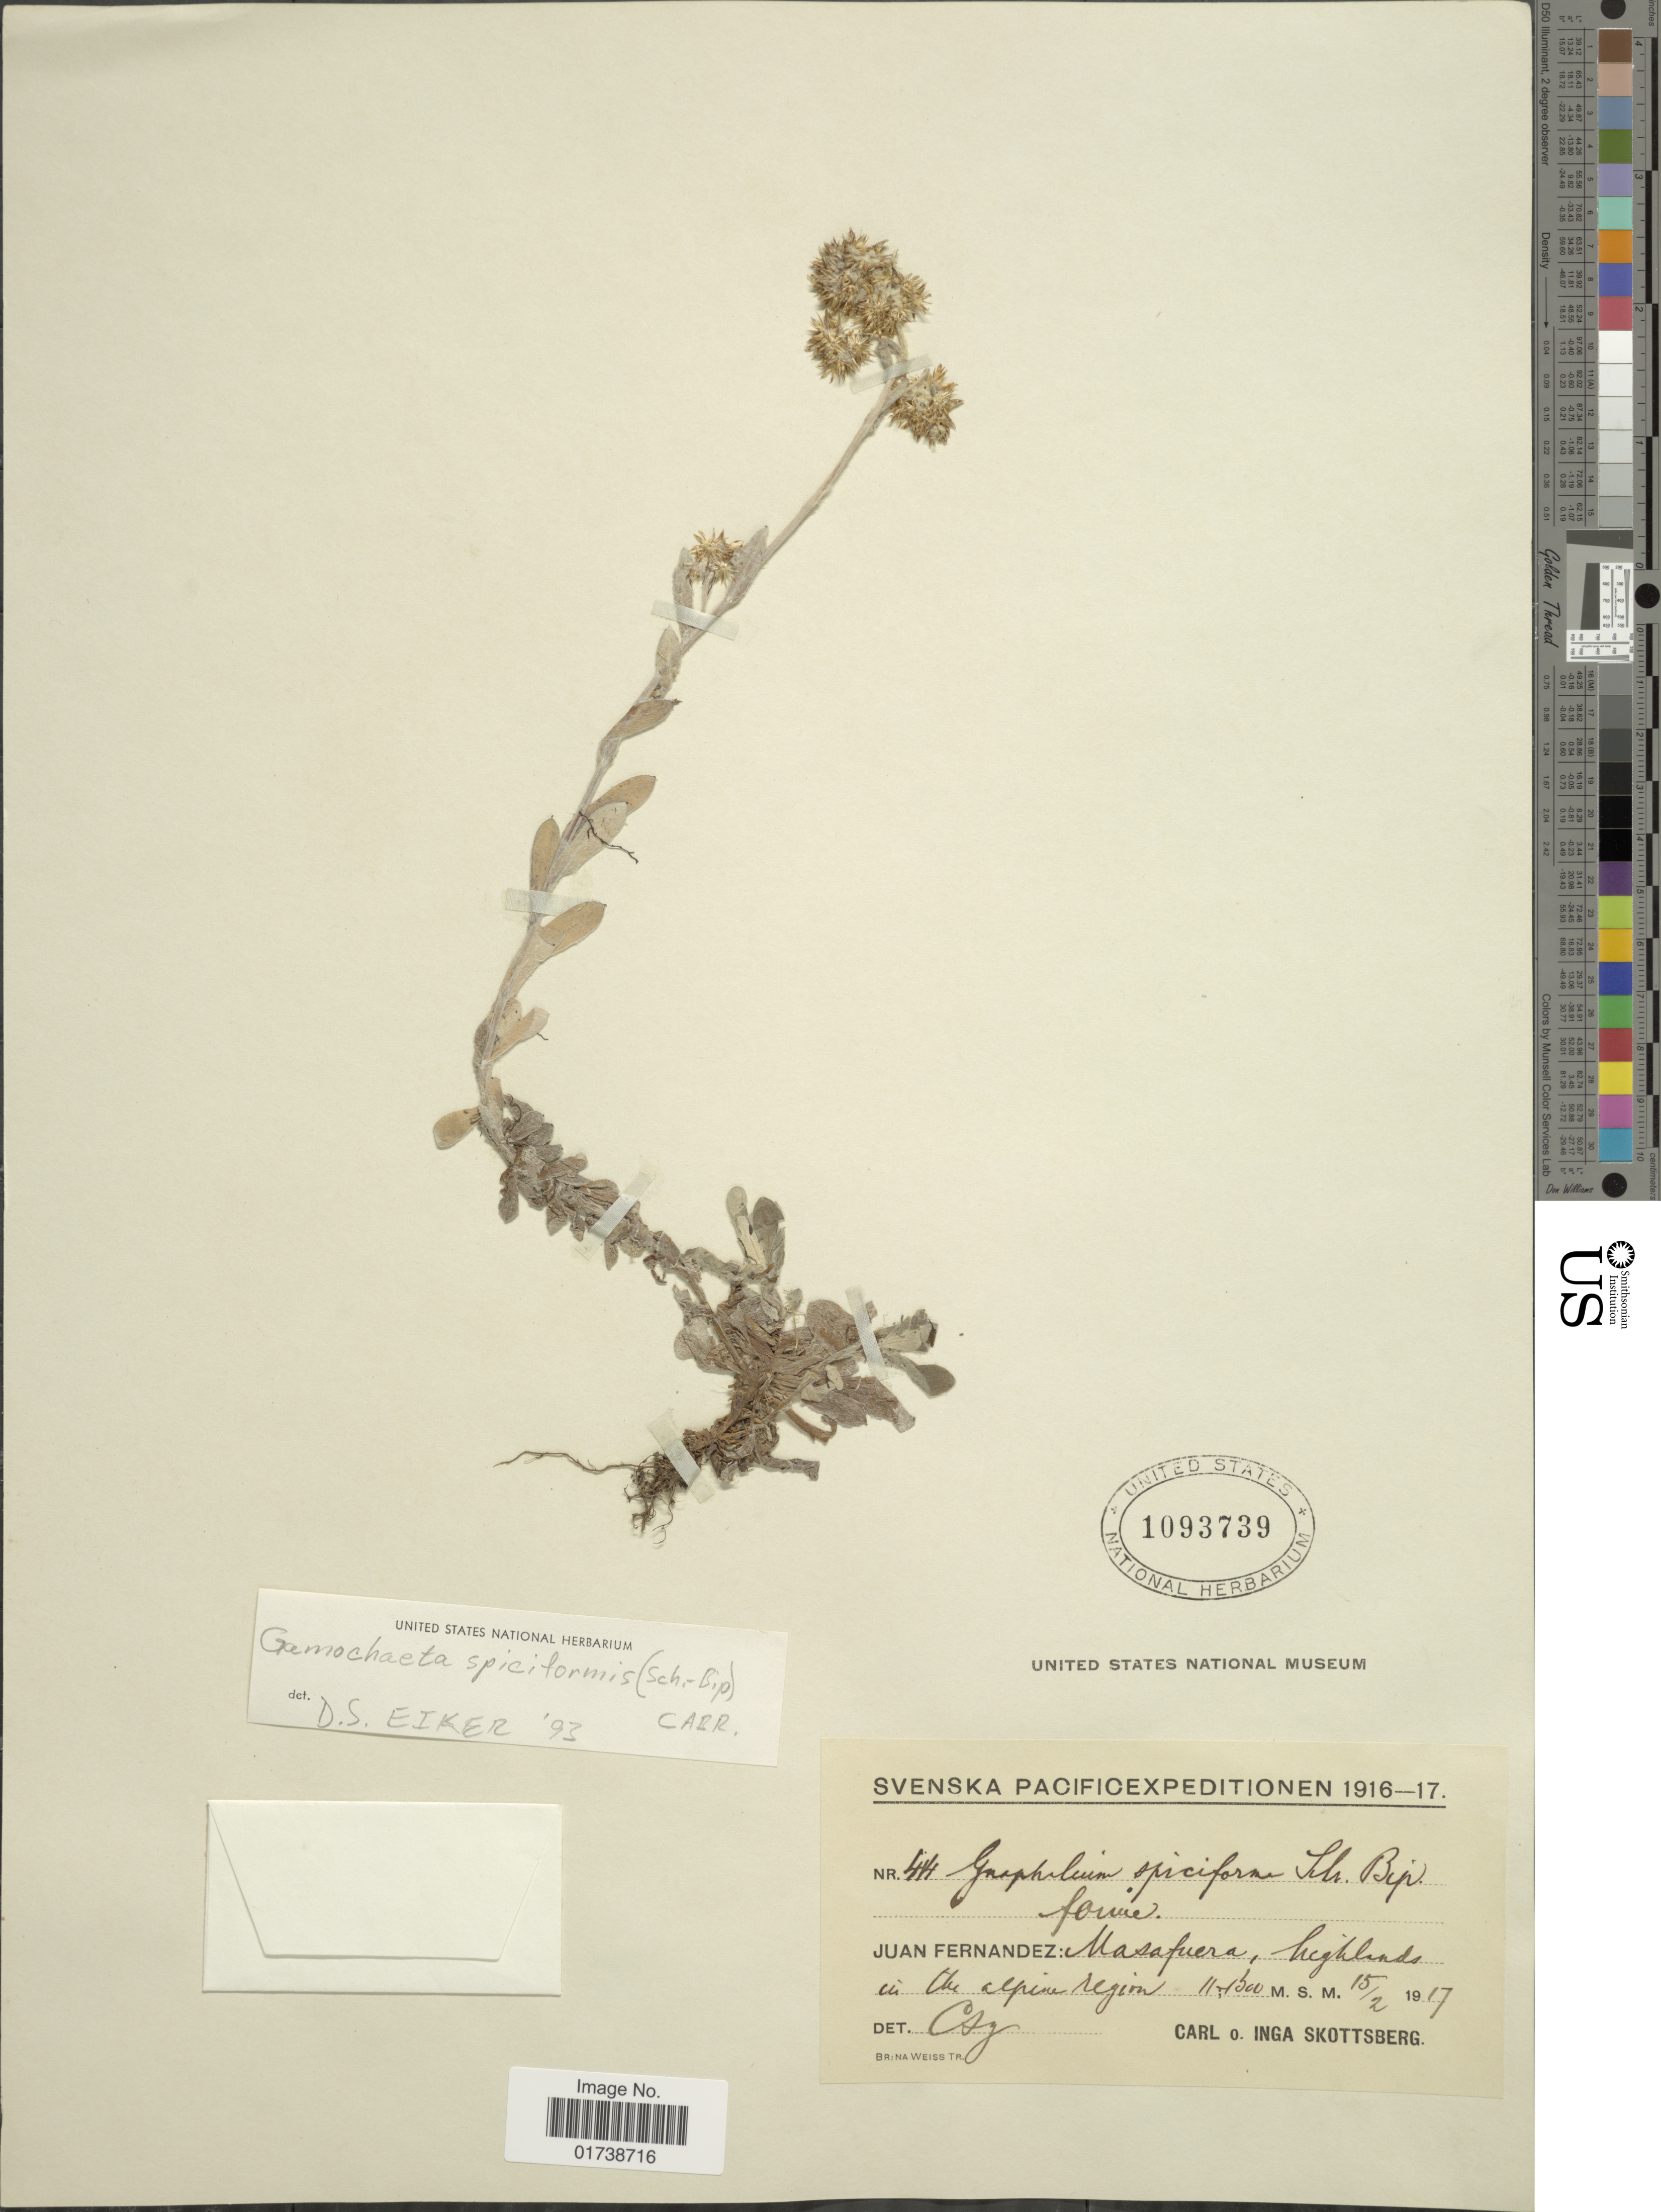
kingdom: Plantae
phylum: Tracheophyta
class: Magnoliopsida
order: Asterales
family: Asteraceae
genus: Gamochaeta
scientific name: Gamochaeta spiciformis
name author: (Sch. Bip.) Cabrera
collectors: C. Skottsberg & I. Skottsberg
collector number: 44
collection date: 1917-02-15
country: Chile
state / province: Valparaíso (V)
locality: Juan Fernandez: Masafuera, highlands in the alpine region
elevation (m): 1100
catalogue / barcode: US 1093739